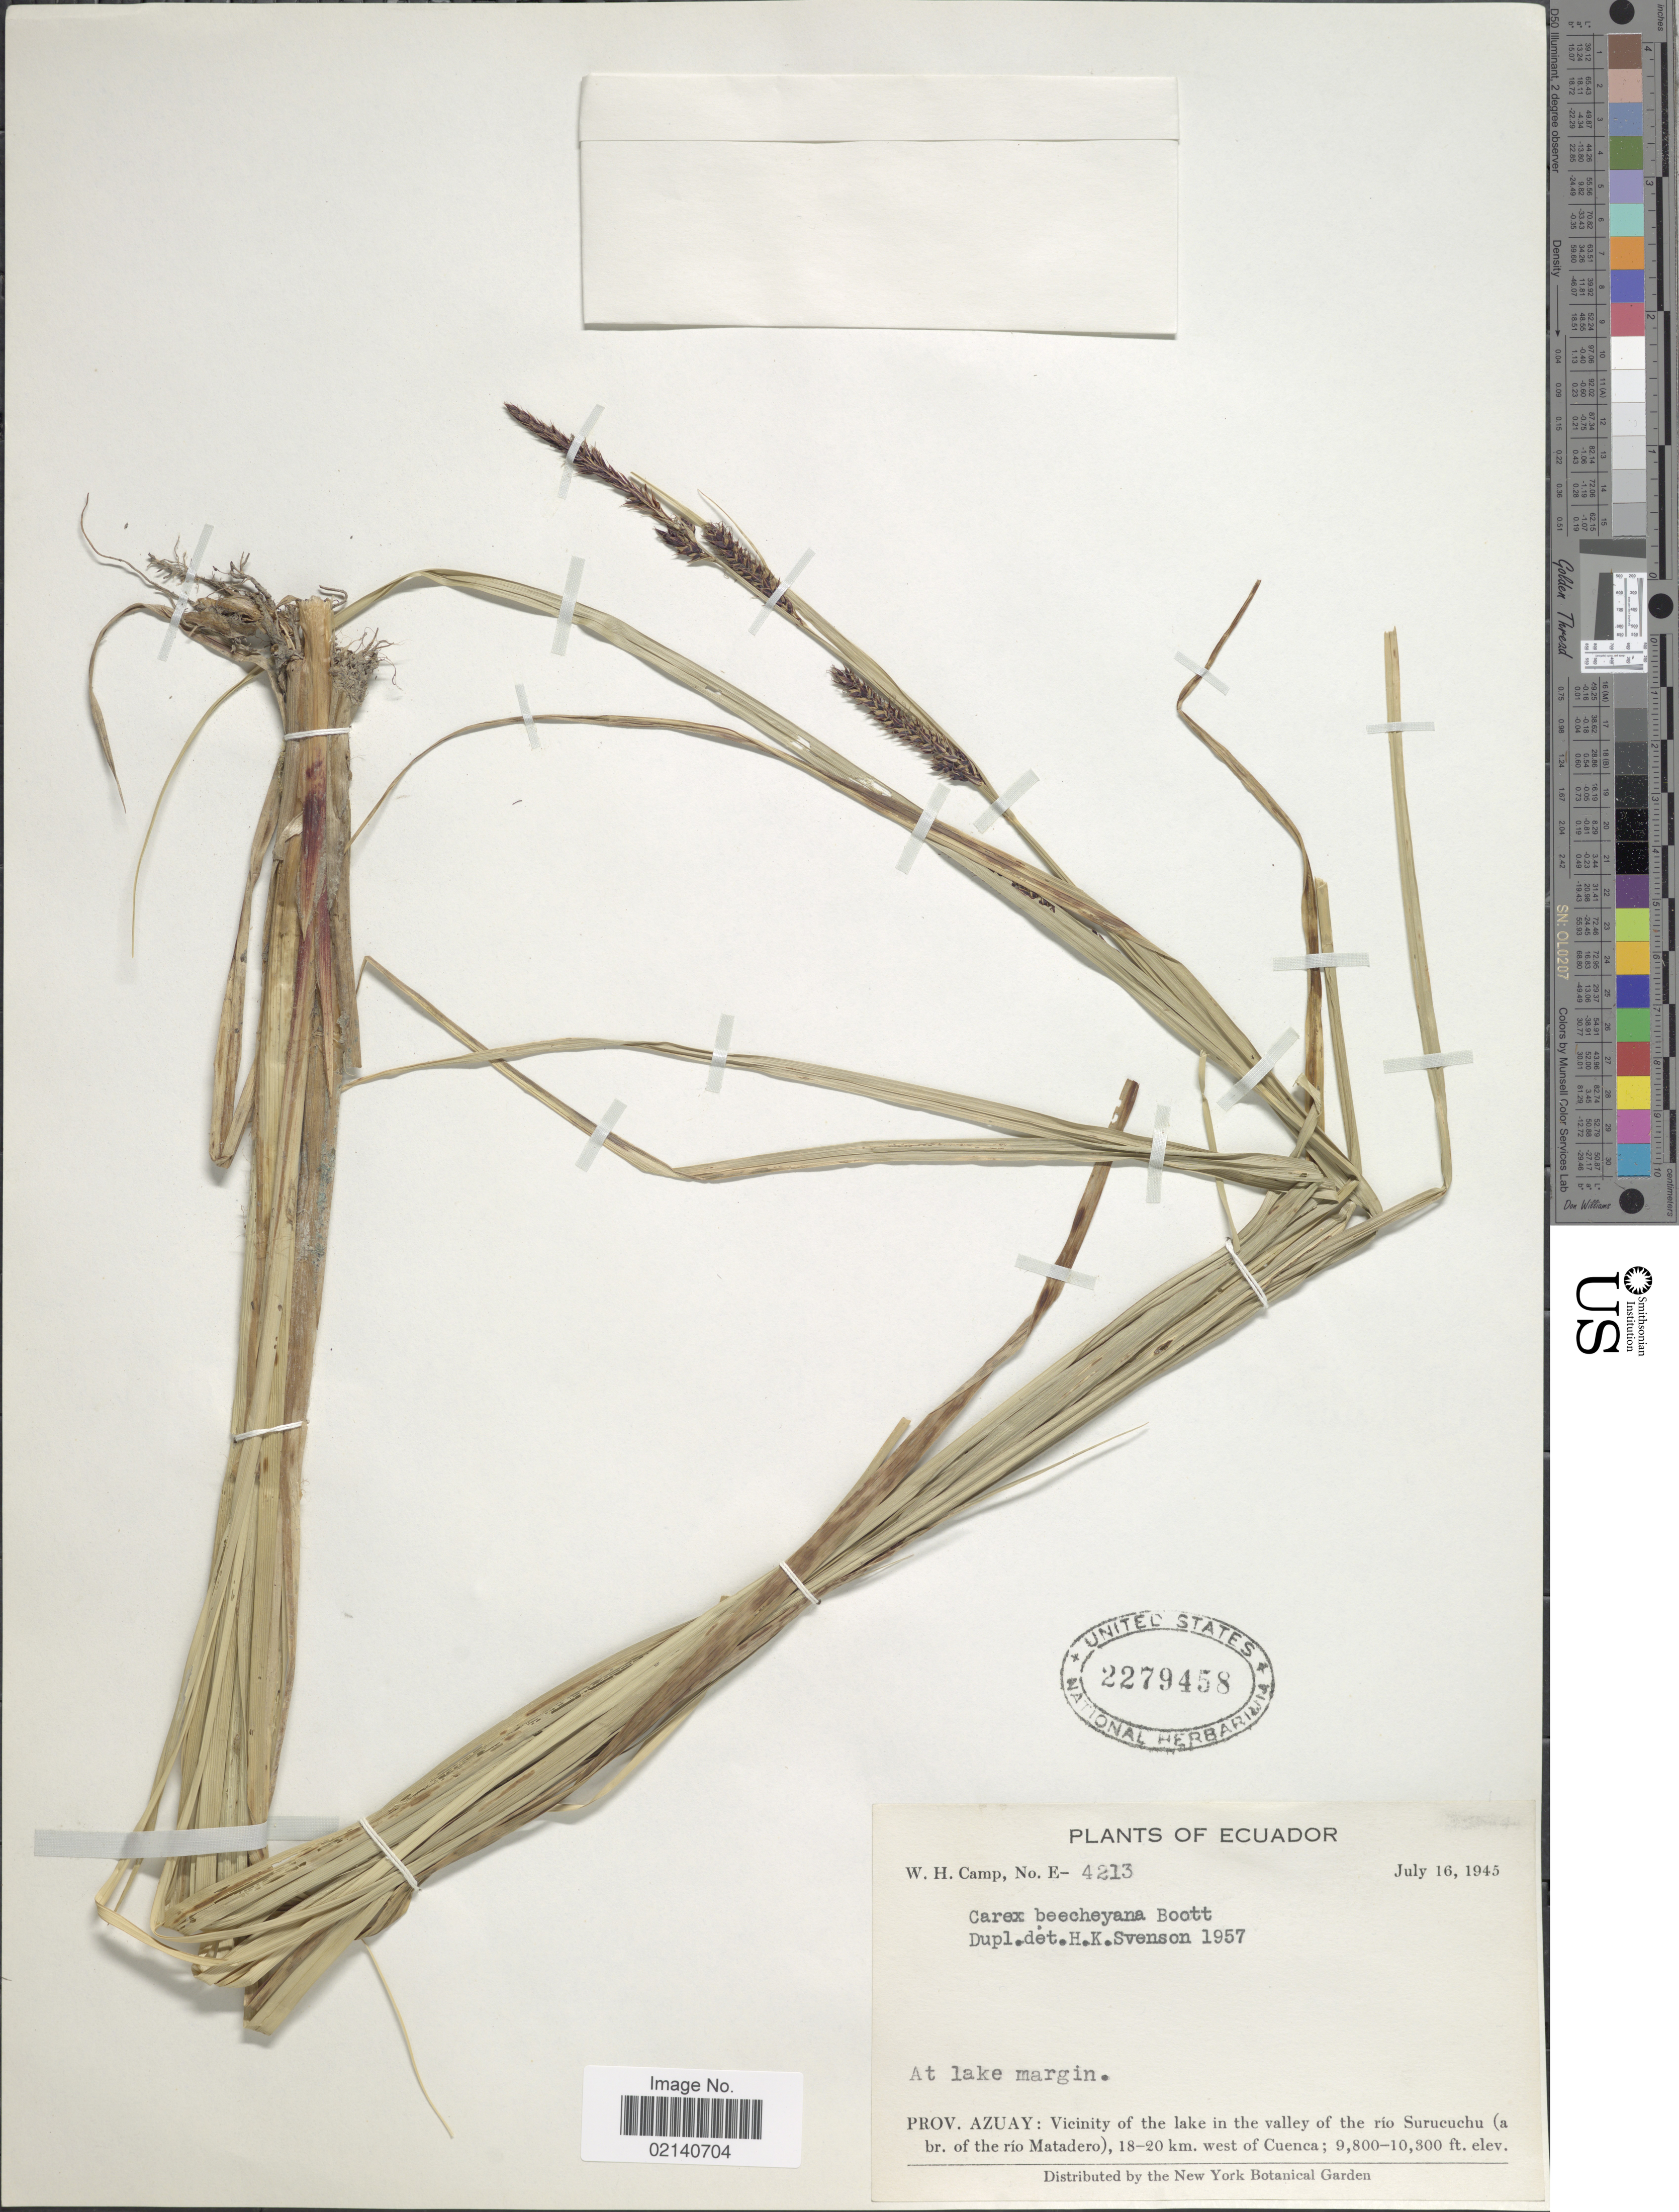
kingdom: Plantae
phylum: Tracheophyta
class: Liliopsida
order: Poales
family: Cyperaceae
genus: Carex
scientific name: Carex haematopus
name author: Jim.Mejías & Roalson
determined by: Jiménez-Mejías, P.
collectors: W. H. Camp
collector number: E-4213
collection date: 1945-07-16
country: Ecuador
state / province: Azuay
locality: At lake margin. Vicinity of the lake in the valley of the rio Surucuchu (a br. of the rio Matadero), 18-20 km. west of Cuenca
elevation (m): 2987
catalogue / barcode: US 2279458